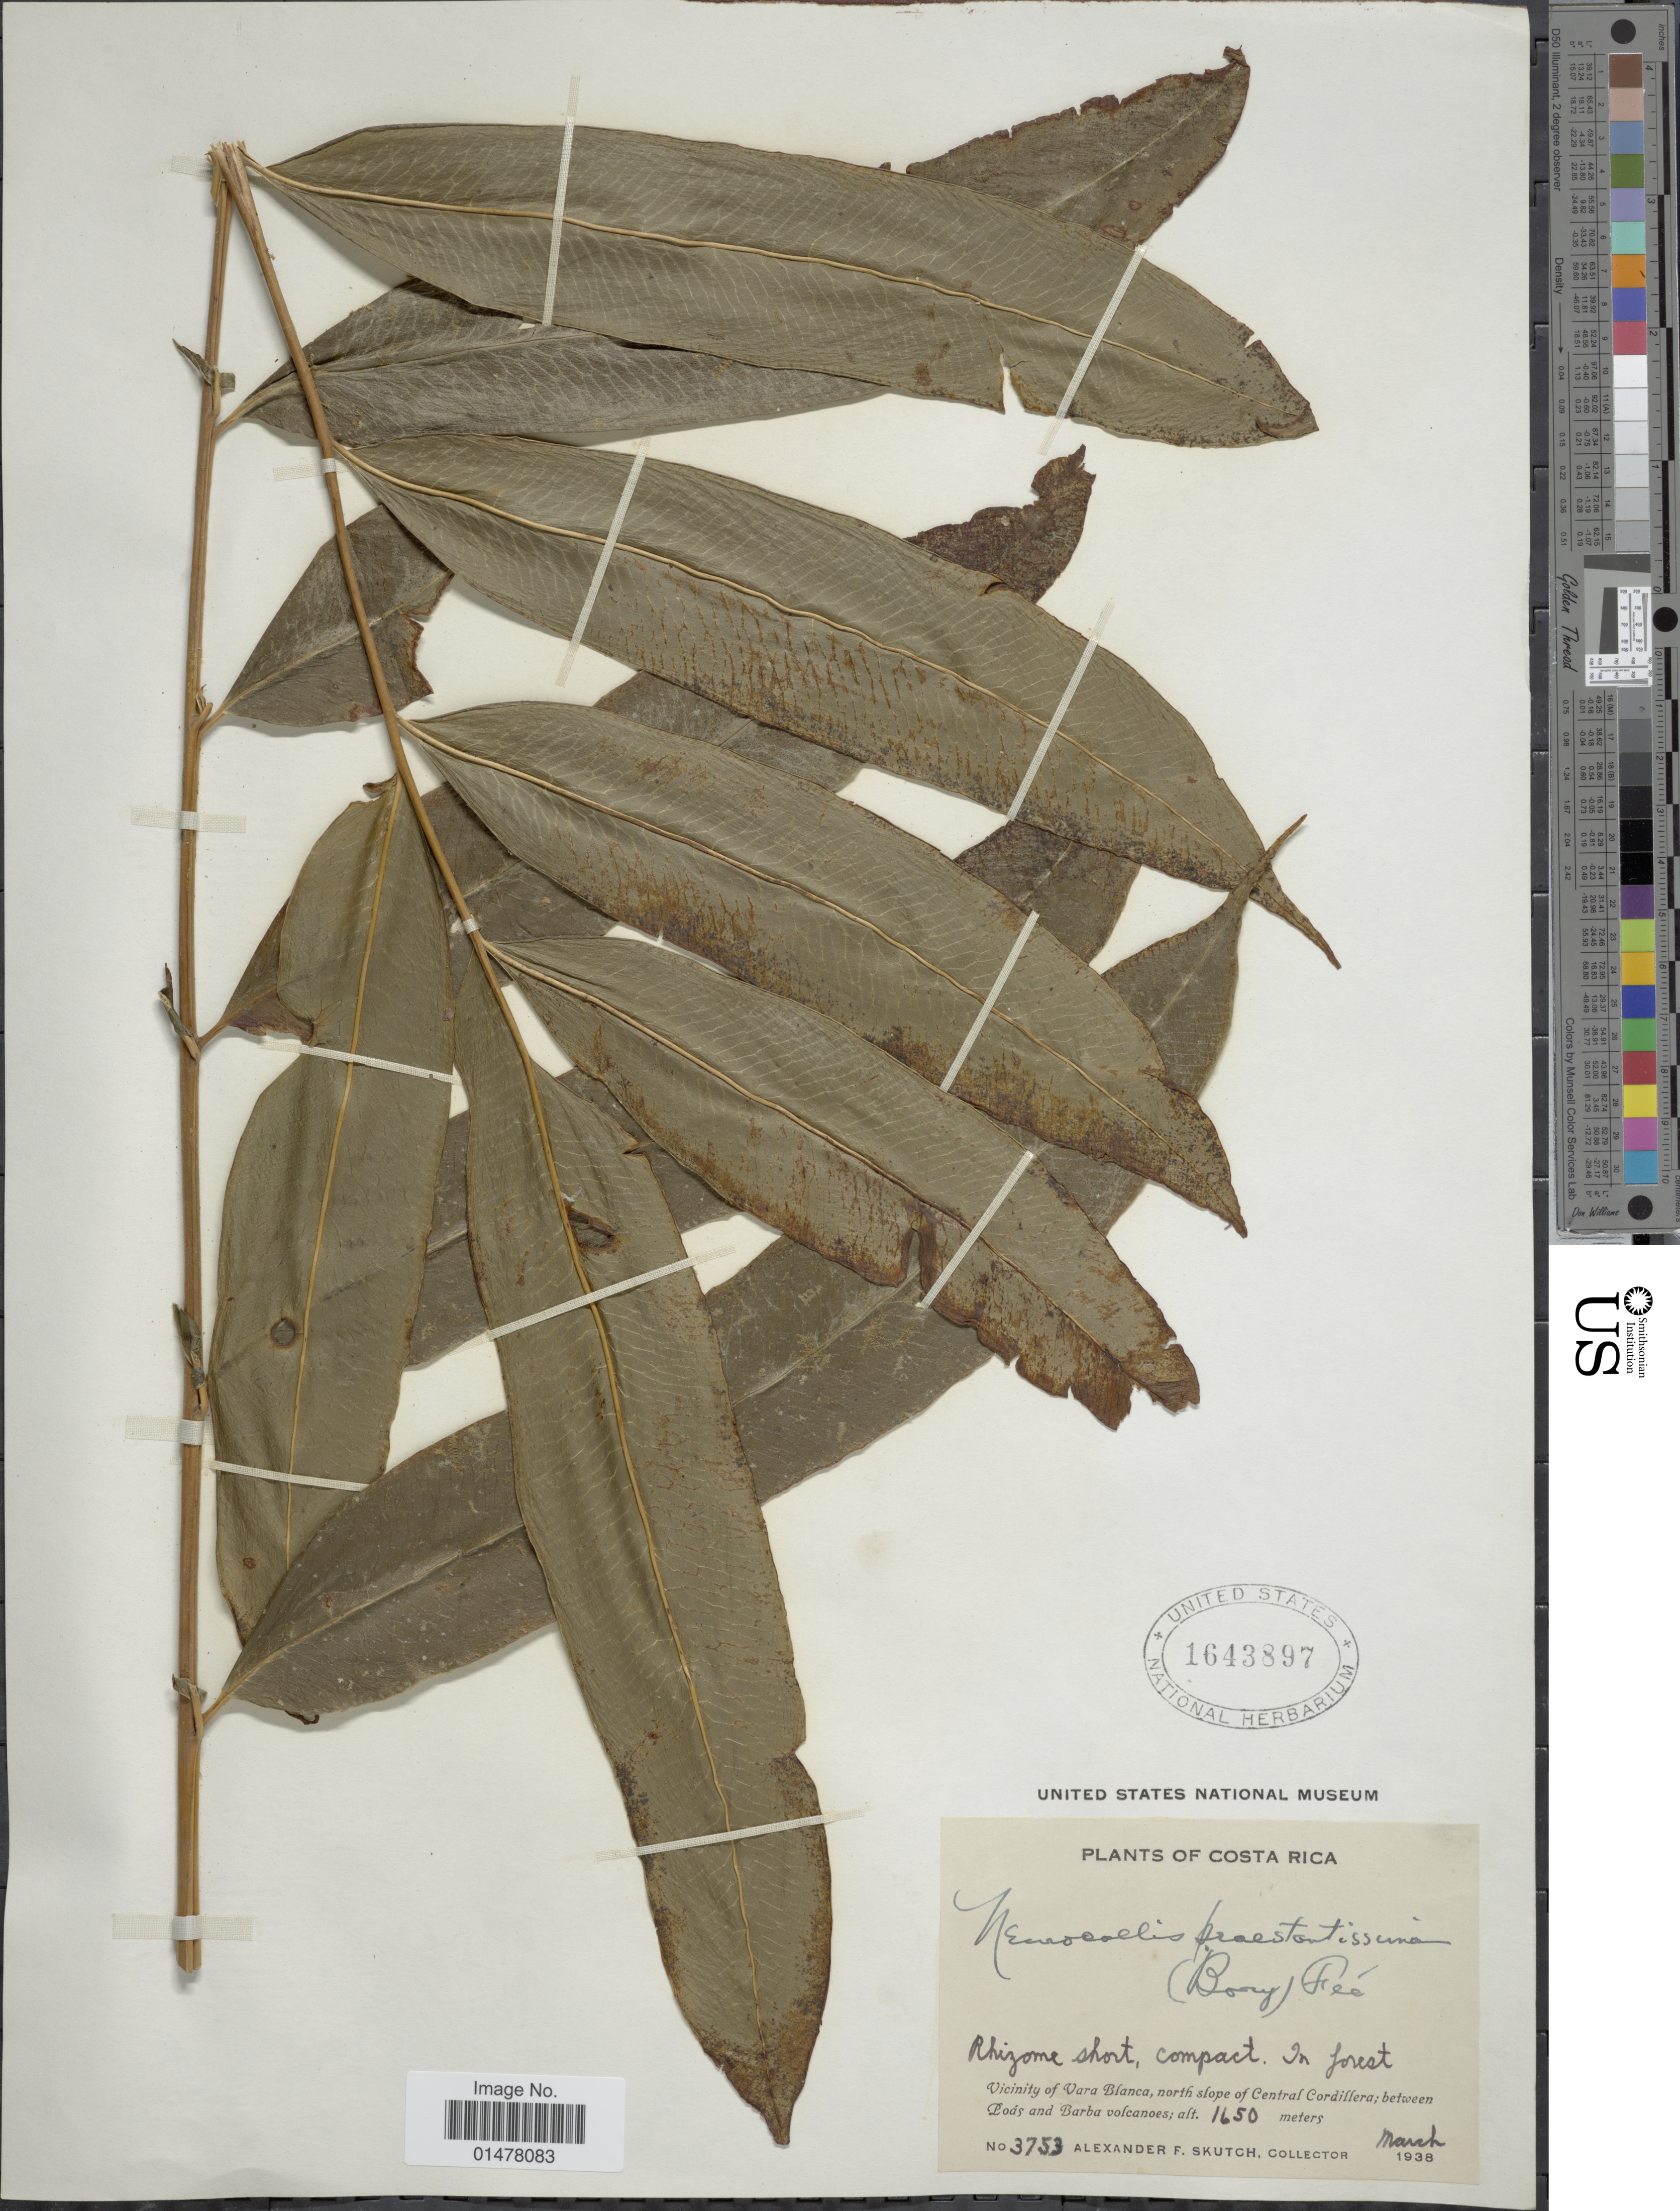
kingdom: Plantae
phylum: Tracheophyta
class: Polypodiopsida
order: Polypodiales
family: Pteridaceae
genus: Pteris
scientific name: Pteris praestantissima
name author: (Bory ex Fée) Christenh.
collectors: A. F. Skutch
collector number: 3753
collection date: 1938-03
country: Costa Rica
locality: Plants of Costa Rica, Vicinity of Vara Blanca, north slope of Central Cordillera, between Pods and Barba volcanoes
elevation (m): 1650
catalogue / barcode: US 1643897